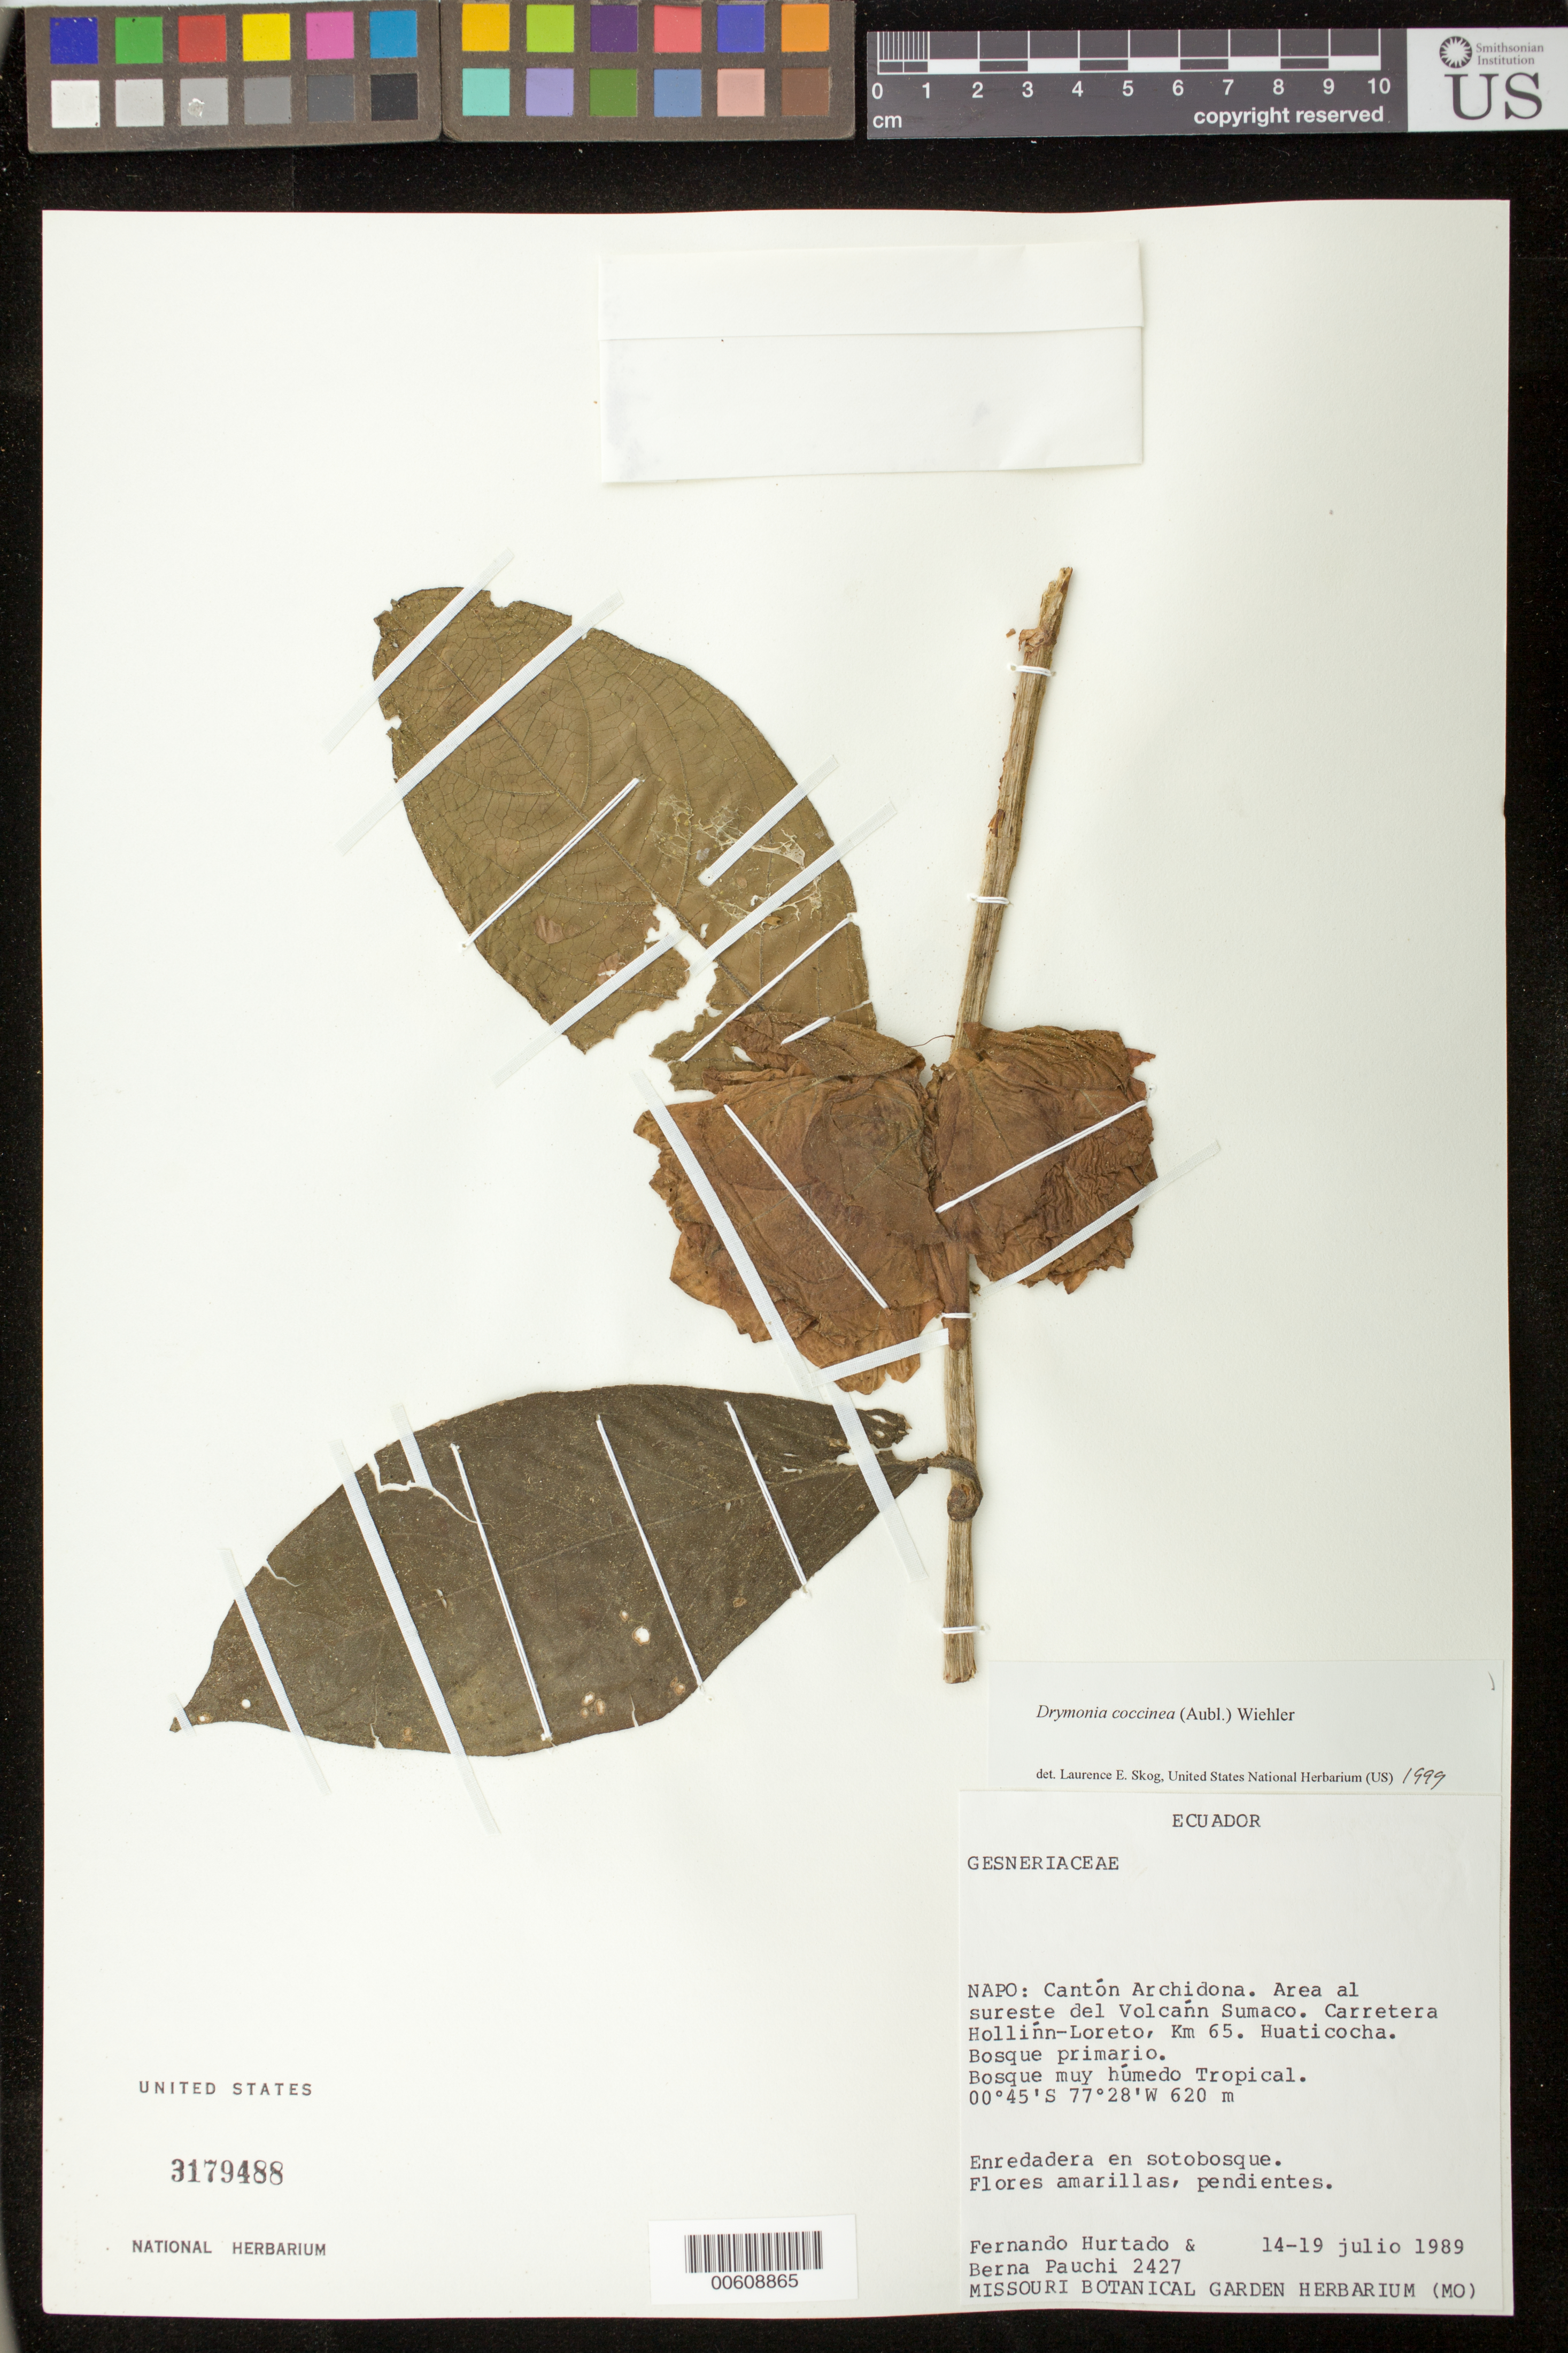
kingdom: Plantae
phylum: Tracheophyta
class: Magnoliopsida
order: Lamiales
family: Gesneriaceae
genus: Drymonia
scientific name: Drymonia coccinea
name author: (Aubl.) Wiehler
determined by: Skog, Laurence E.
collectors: F. Hurtado & B. Pauchi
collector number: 2427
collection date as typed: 14-19 Jul 1989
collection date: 1989-07-14/1989-07-19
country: Ecuador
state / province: Napo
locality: Cantón Archidona. Area al sureste del Volcán Sumaco. Carretera Hollín - Loreto, km 65. Huaticocha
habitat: Bosque primario; bosque muy húmedo tropical; en sotobosque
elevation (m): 620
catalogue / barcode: US 3179488